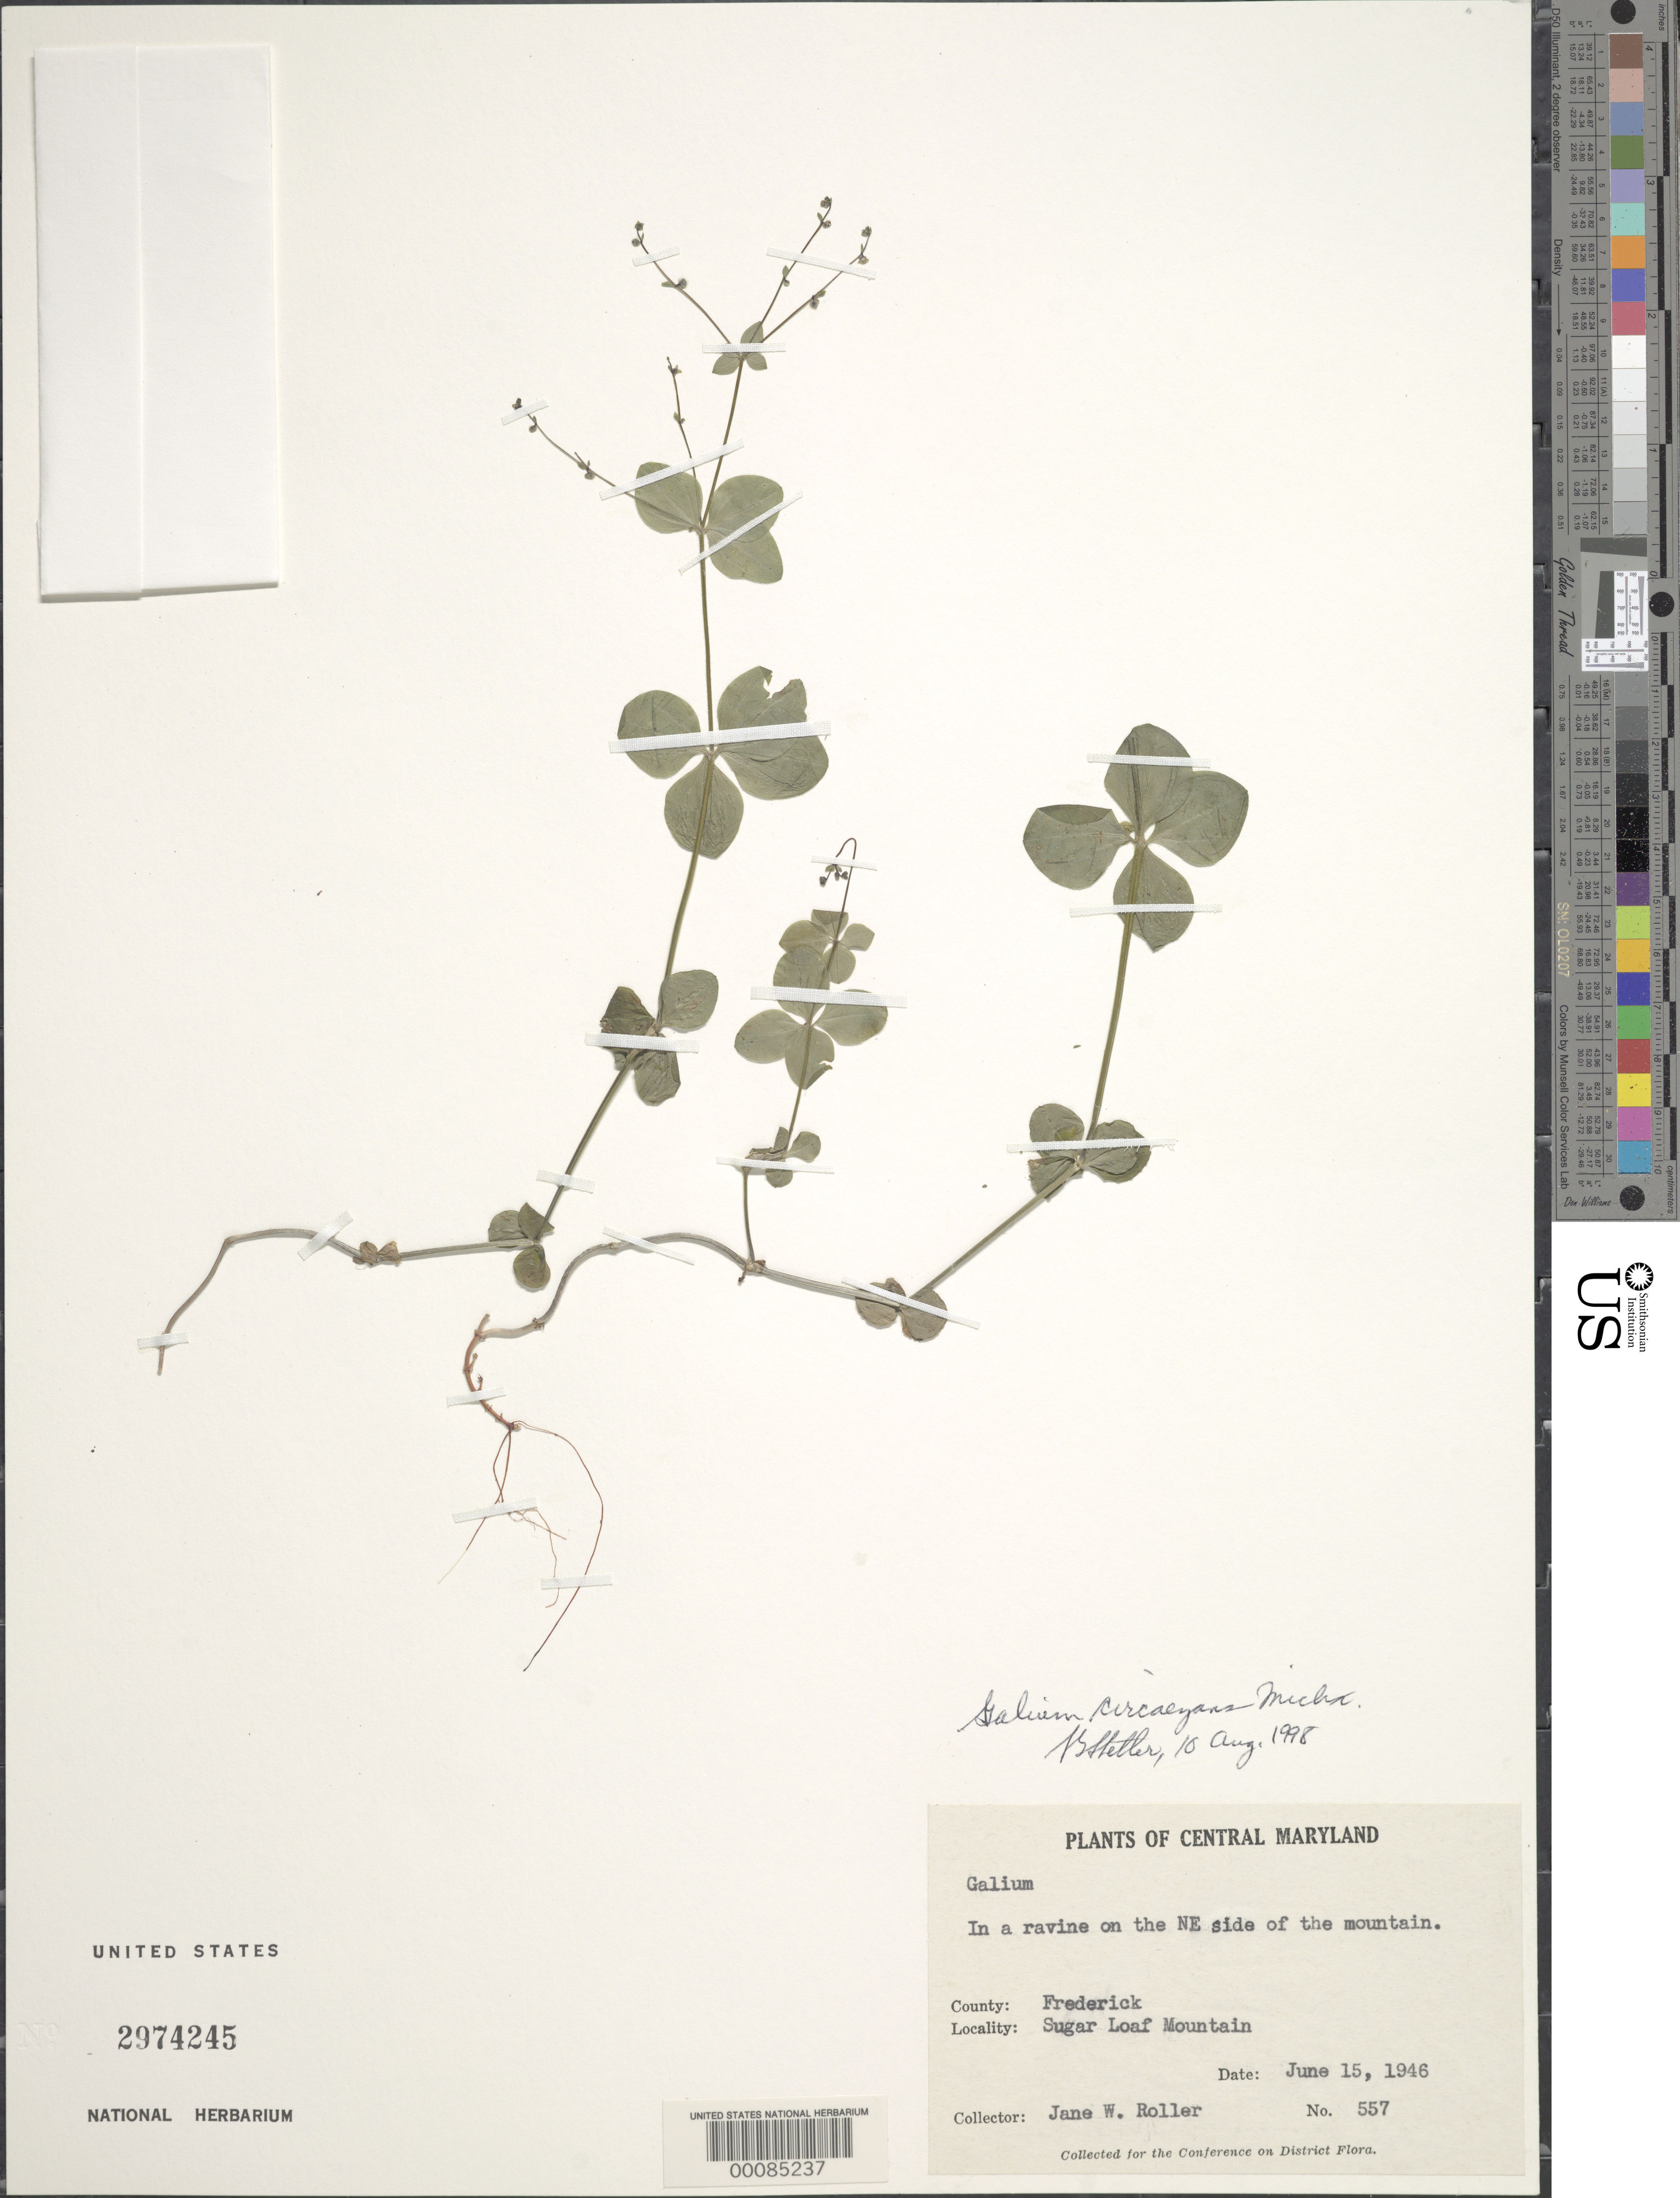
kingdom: Plantae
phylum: Tracheophyta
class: Magnoliopsida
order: Gentianales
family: Rubiaceae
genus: Galium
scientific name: Galium circaezans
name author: Michx.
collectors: J. W. Roller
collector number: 557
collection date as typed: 15 Jun 1946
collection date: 1946-06-15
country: United States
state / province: Maryland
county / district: Frederick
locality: Sugar Loaf Mt.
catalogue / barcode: US 2974245